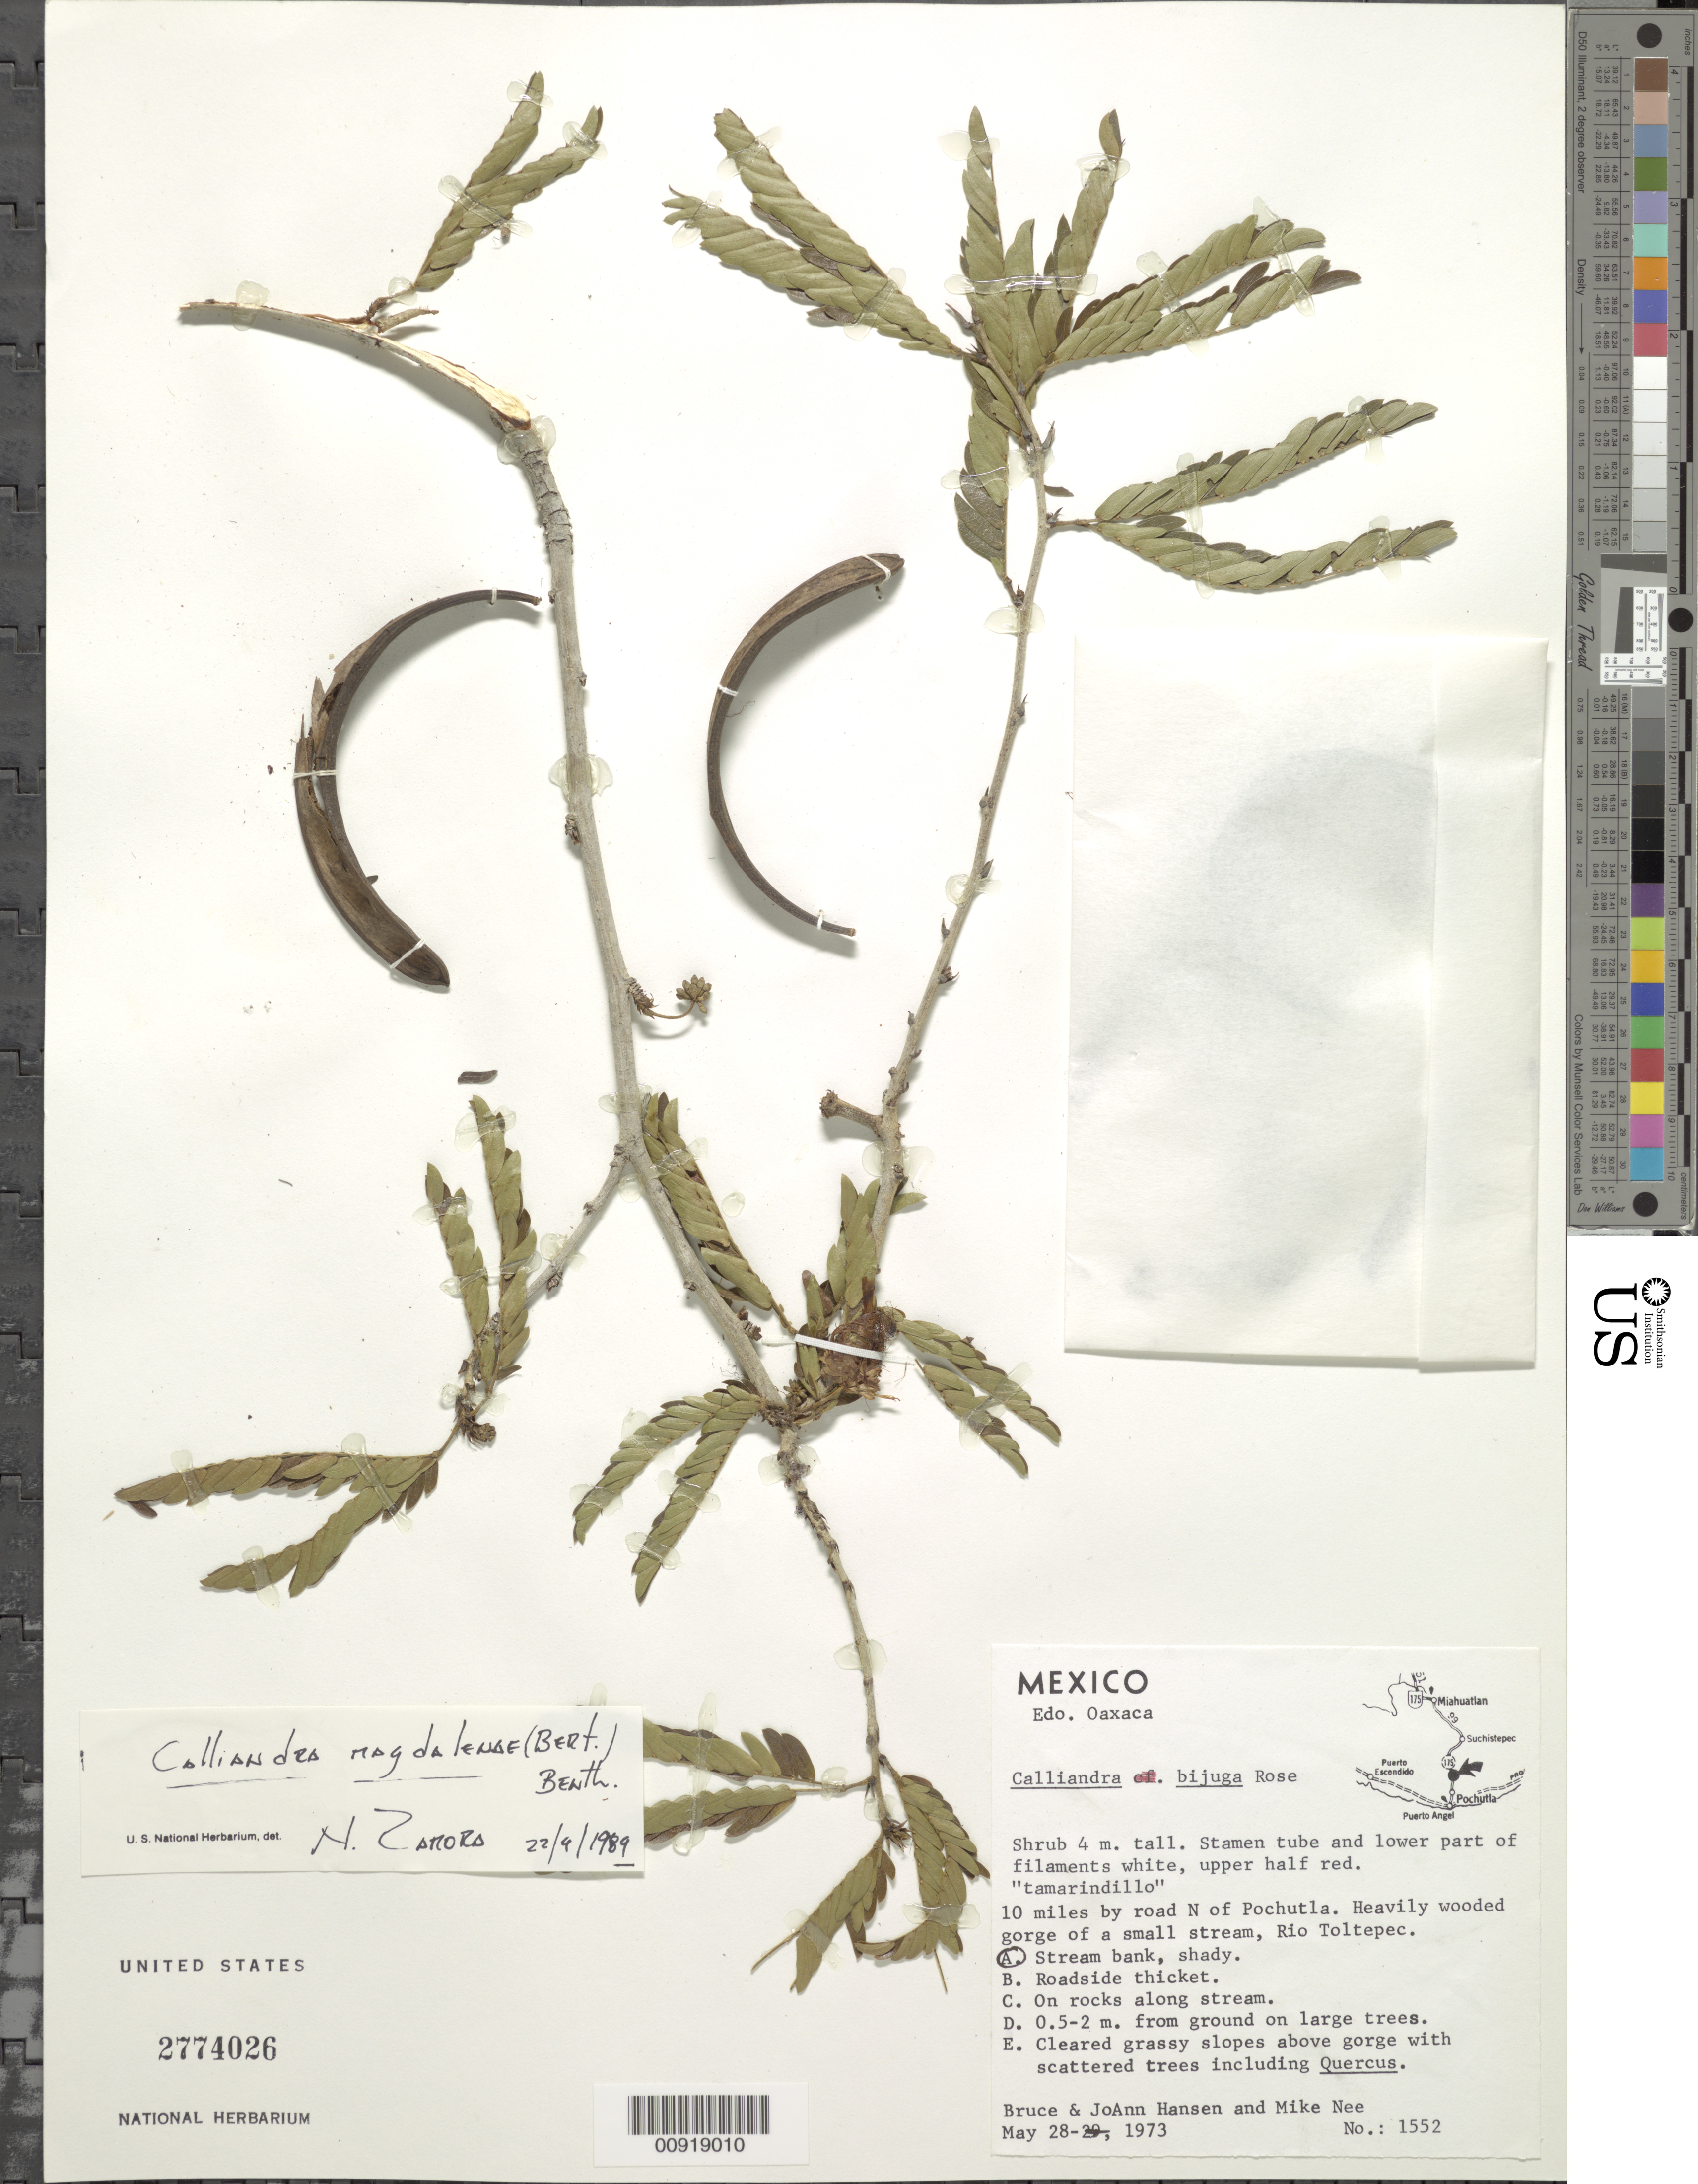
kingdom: Plantae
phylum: Tracheophyta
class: Magnoliopsida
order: Fabales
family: Fabaceae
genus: Calliandra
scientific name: Calliandra magdalenae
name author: (Bertero ex DC.) Benth.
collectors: B. Hansen, J. Hansen & M. Nee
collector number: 1552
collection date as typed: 28 May 1973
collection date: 1973-05-28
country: Mexico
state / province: Oaxaca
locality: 10 miles by road N of Pochutla. Heavily wooded gorge of a small stream, Río Toltepec.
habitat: Stream bank, shady.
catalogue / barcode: US 2774026